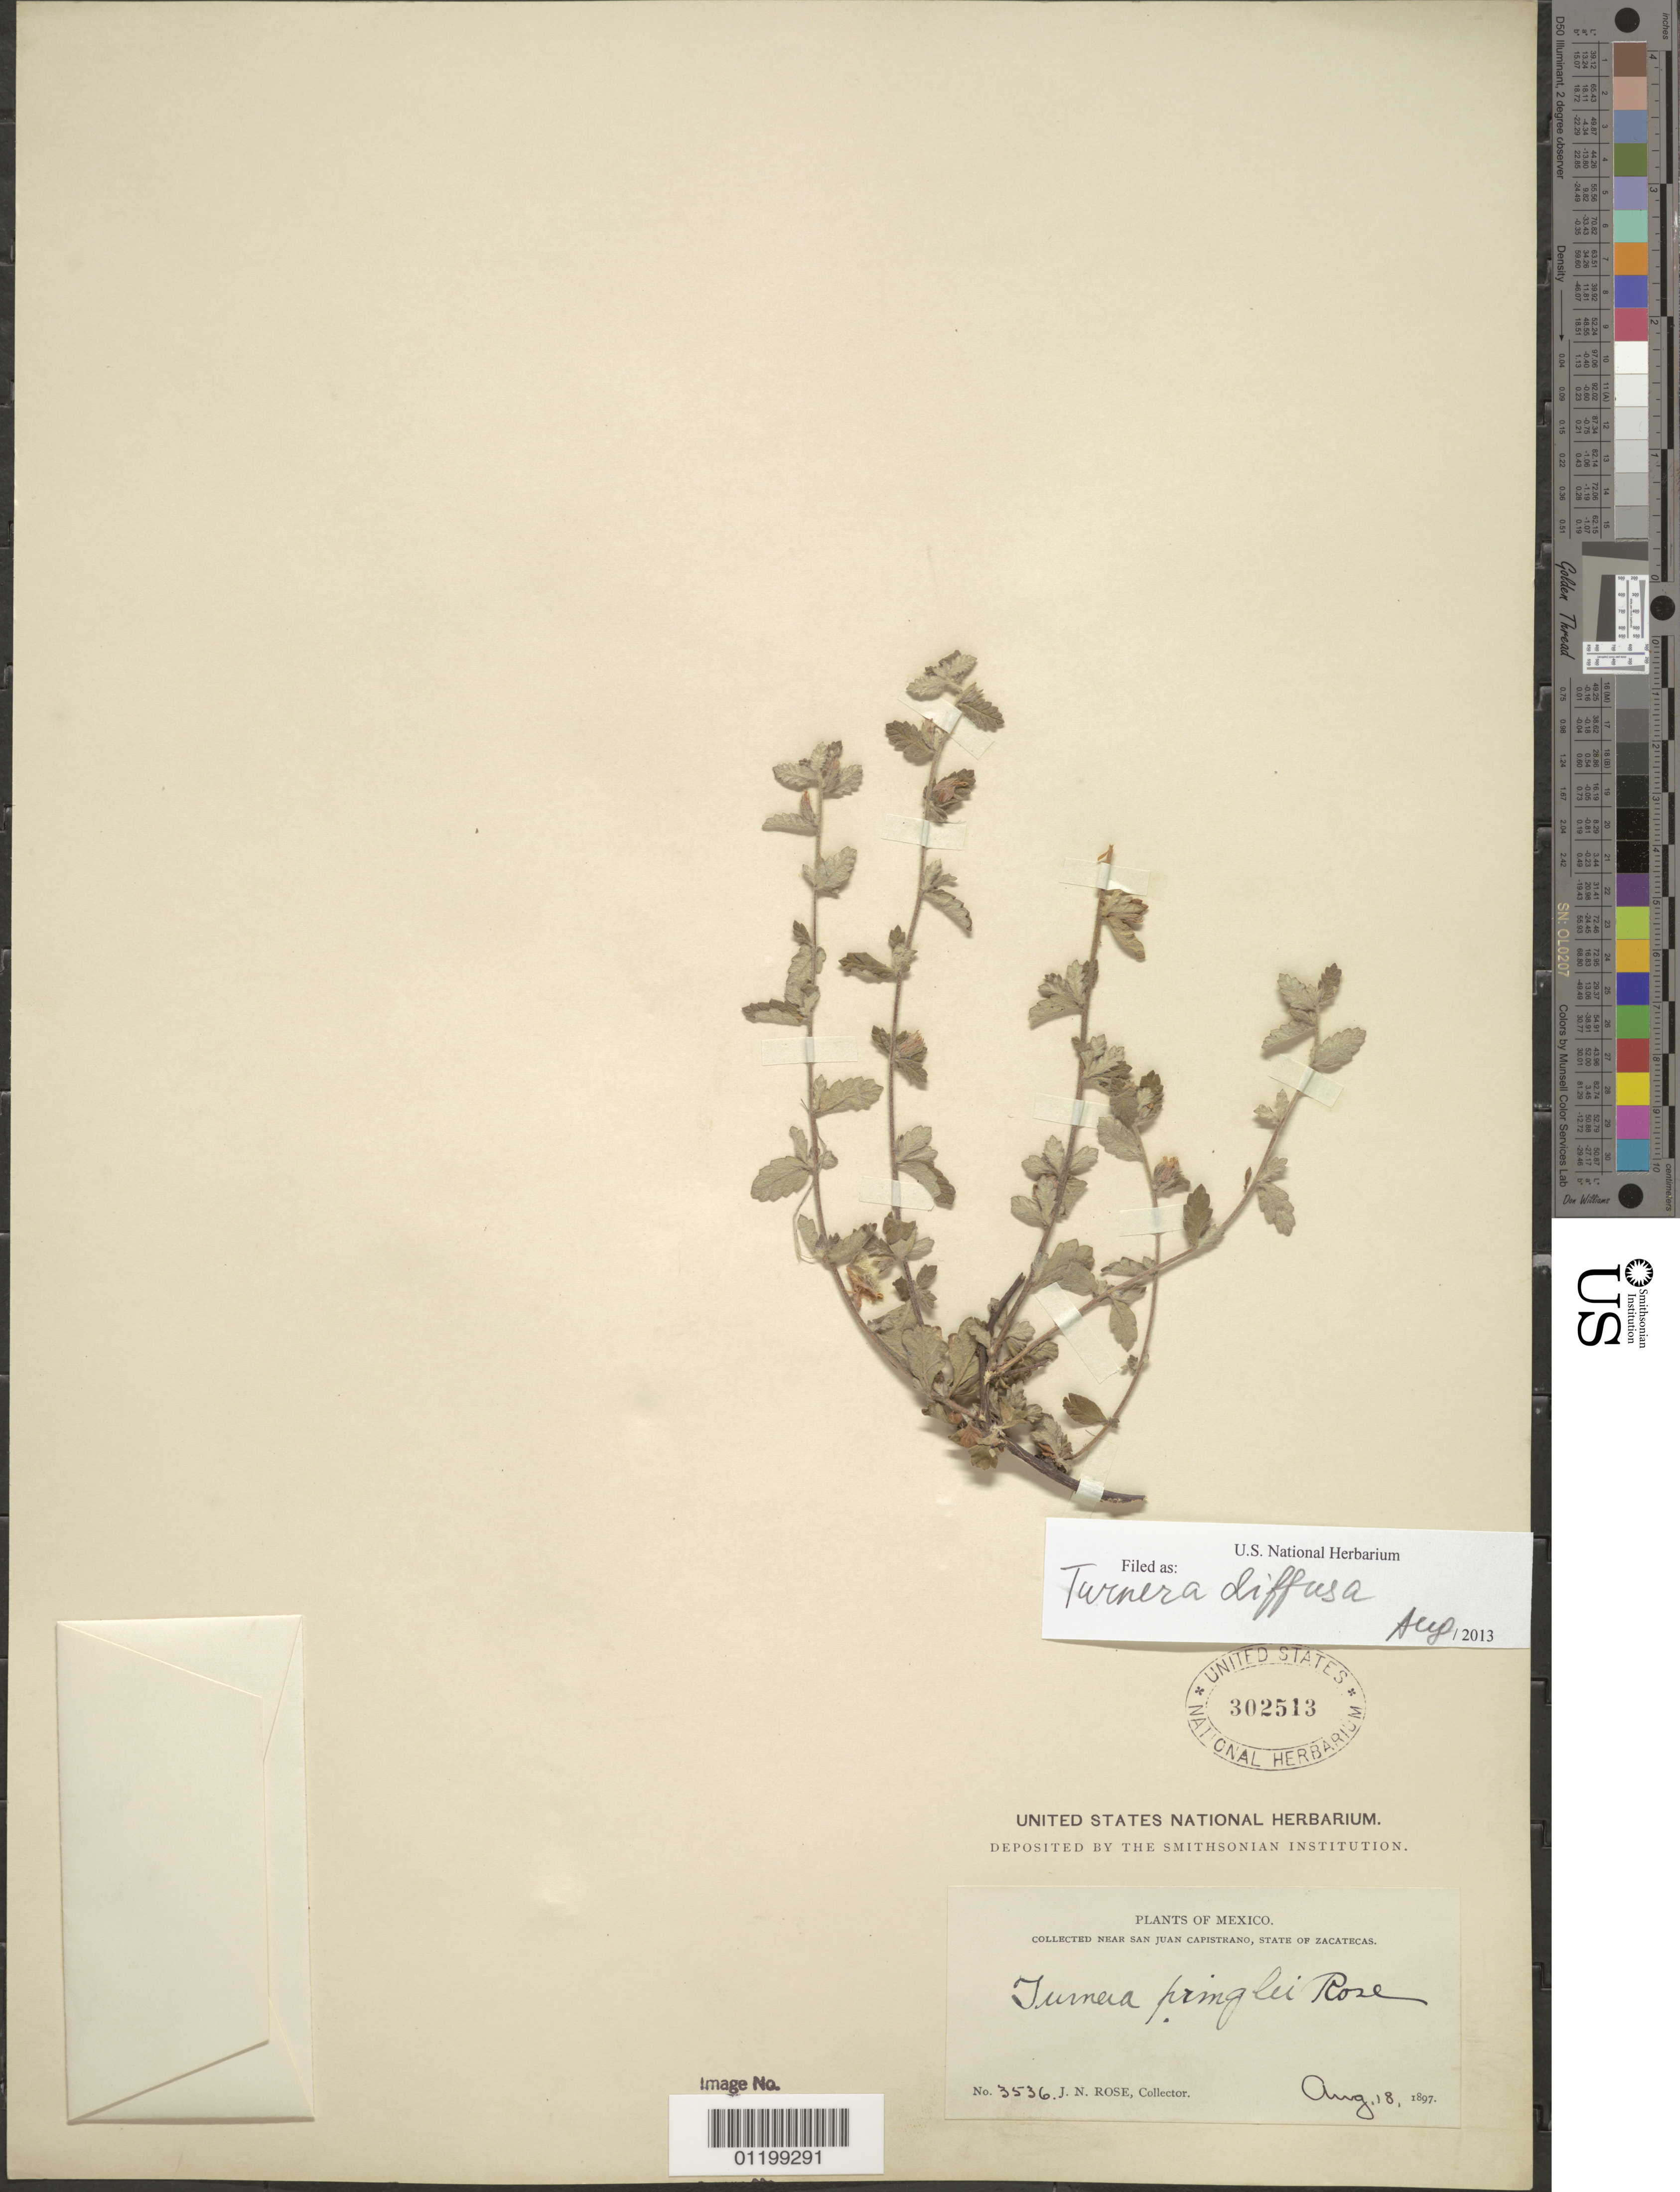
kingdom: Plantae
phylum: Tracheophyta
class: Magnoliopsida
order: Malpighiales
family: Turneraceae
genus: Turnera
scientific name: Turnera diffusa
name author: Willd. ex Schult.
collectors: J. N. Rose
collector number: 3536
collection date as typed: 18 Aug 1897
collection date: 1897-08-18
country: Mexico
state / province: Zacatecas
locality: Near San Juan Capistrano.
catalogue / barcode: US 302513